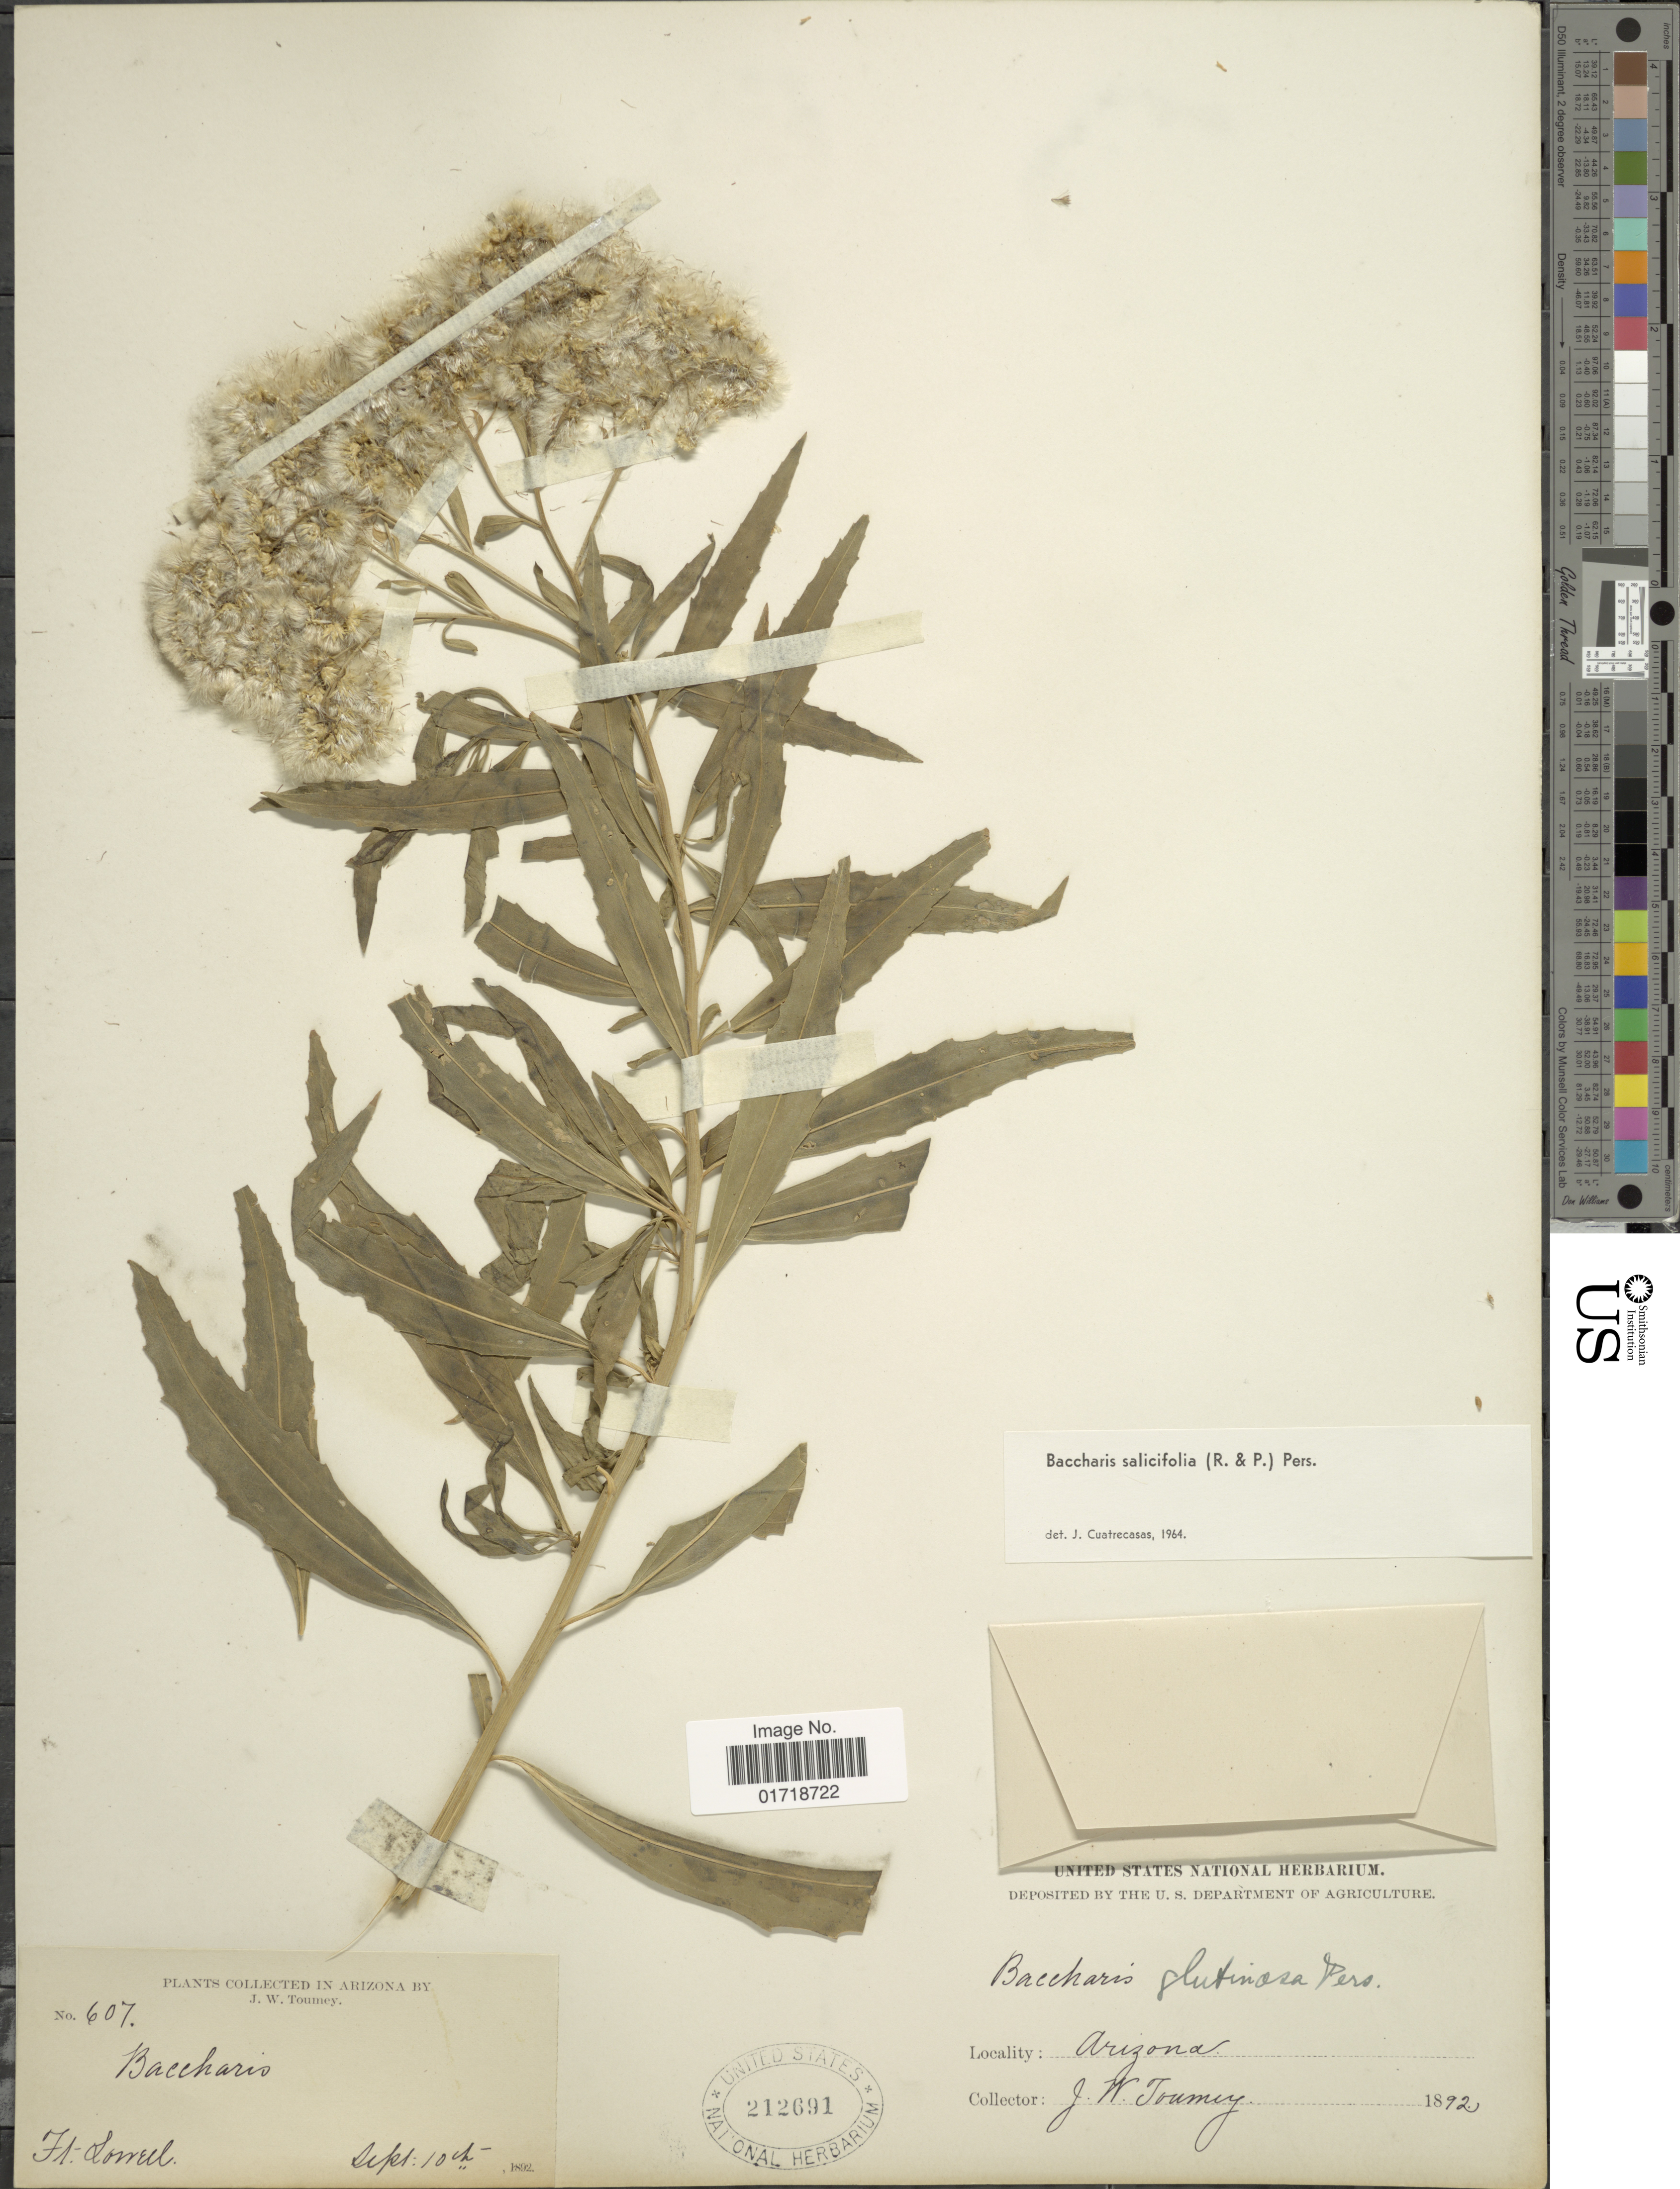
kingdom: Plantae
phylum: Tracheophyta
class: Magnoliopsida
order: Asterales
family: Asteraceae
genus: Baccharis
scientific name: Baccharis glutinosa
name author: Pers.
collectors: J. W. Toumey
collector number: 607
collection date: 1892-09-10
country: United States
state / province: Arizona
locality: Ft. Lowell.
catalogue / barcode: US 212691